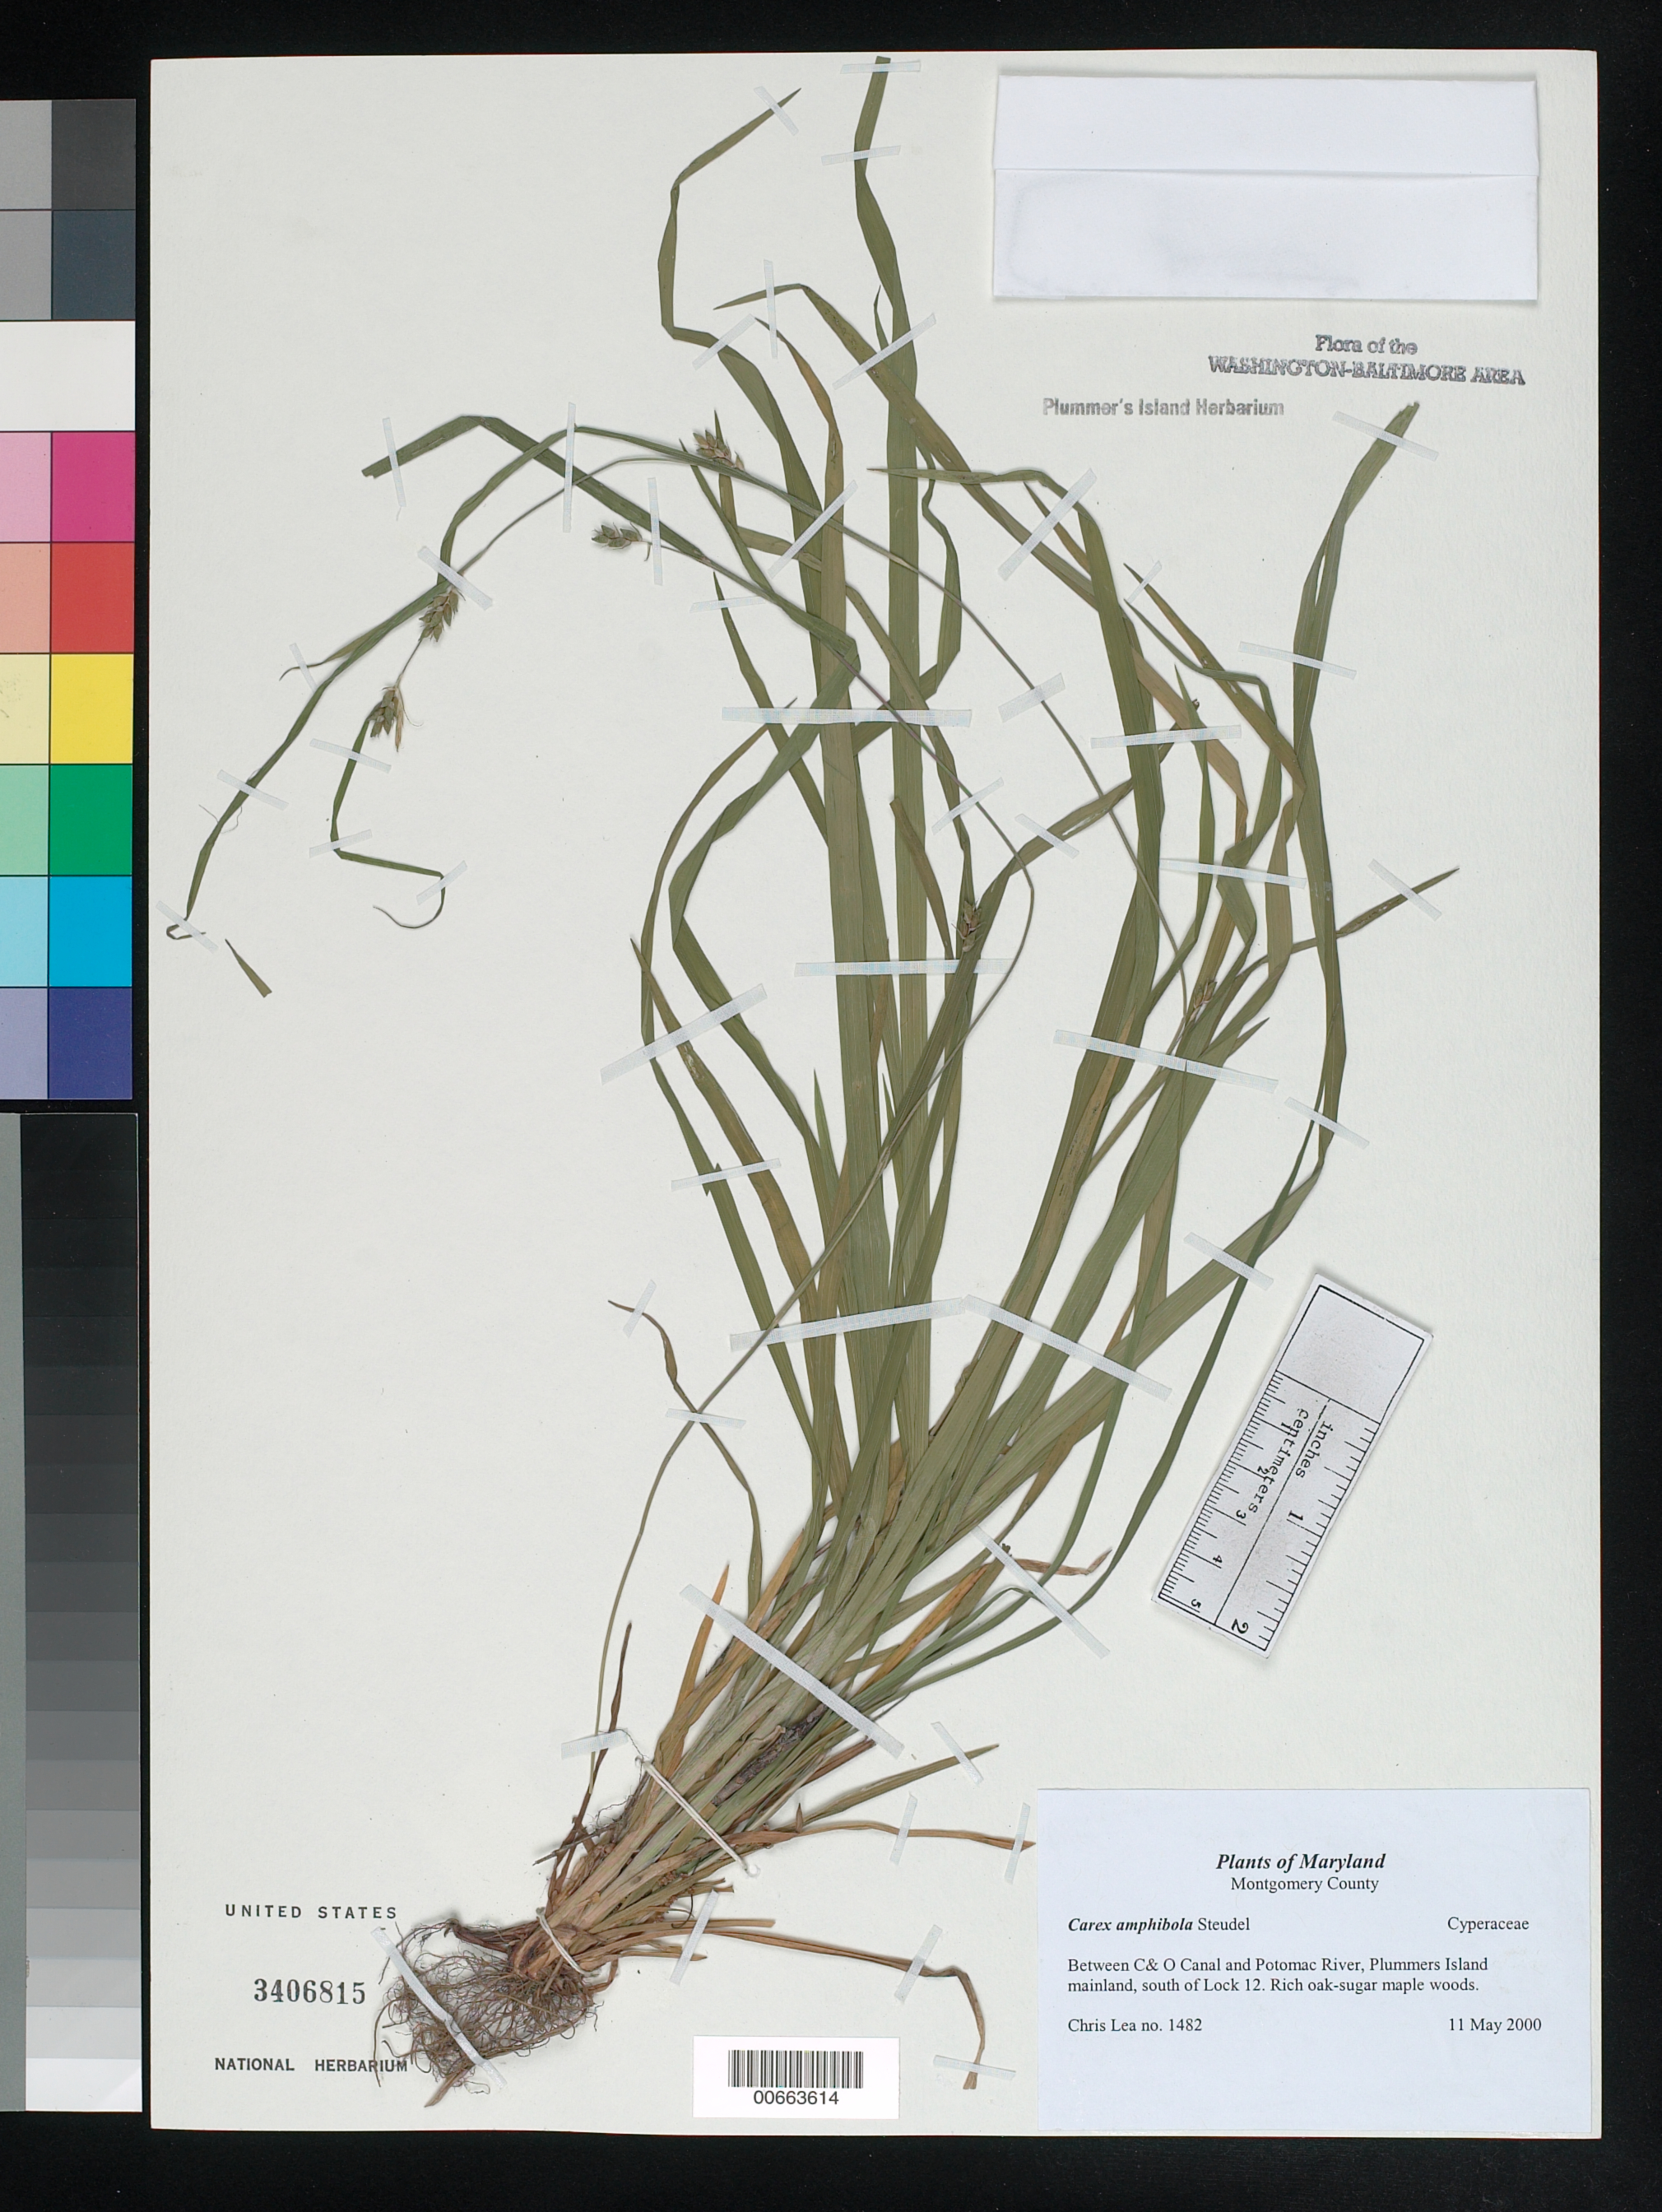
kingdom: Plantae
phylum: Tracheophyta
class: Liliopsida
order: Poales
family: Cyperaceae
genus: Carex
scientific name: Carex amphibola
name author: Steud.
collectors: C. Lea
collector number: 1482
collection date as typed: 11 May 2000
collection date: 2000-05-11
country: United States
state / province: Maryland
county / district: Montgomery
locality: Between C&O Canal and Potomac River, Plummers Island mainland, south of Lock 12. Plummers Island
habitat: Rich oak-sugar maple woods.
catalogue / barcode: US 3406815